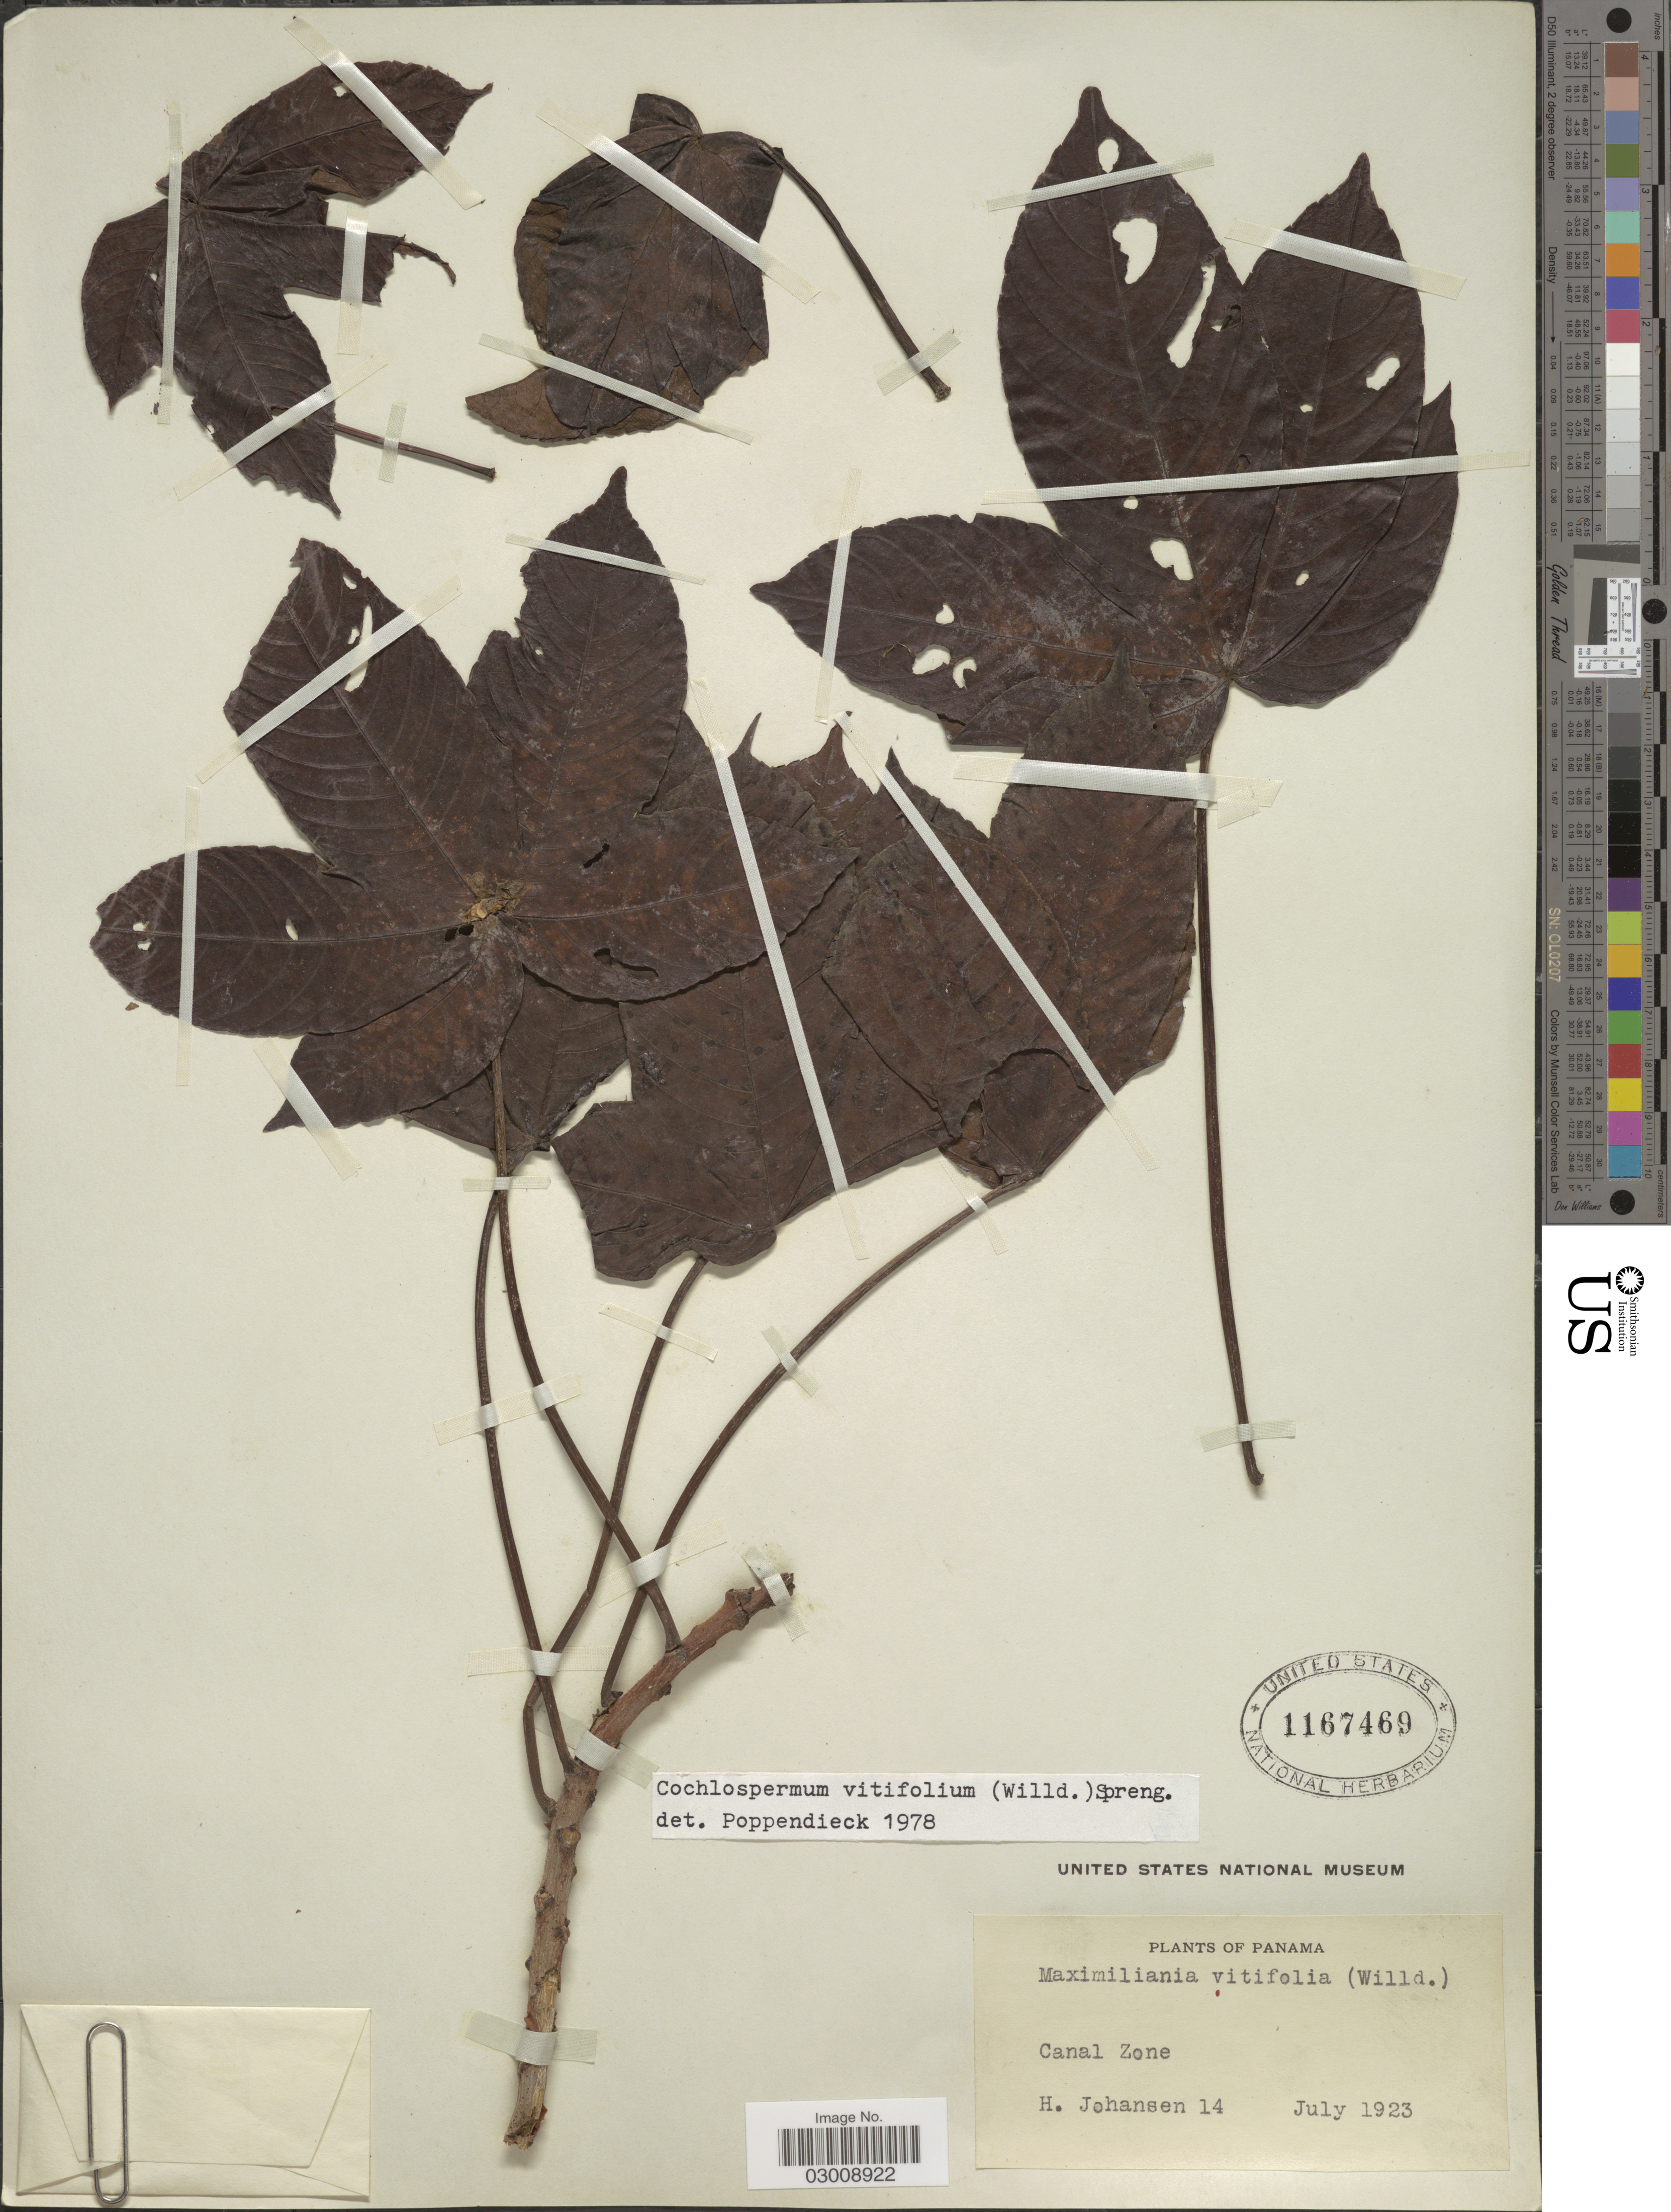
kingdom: Plantae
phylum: Tracheophyta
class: Magnoliopsida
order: Malvales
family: Cochlospermaceae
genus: Cochlospermum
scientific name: Cochlospermum vitifolium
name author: (Willd.) Spreng.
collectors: H. Johansen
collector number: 14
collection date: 1923-07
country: Panama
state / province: Colón / Panamá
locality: Canal Zone.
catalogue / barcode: US 1167469